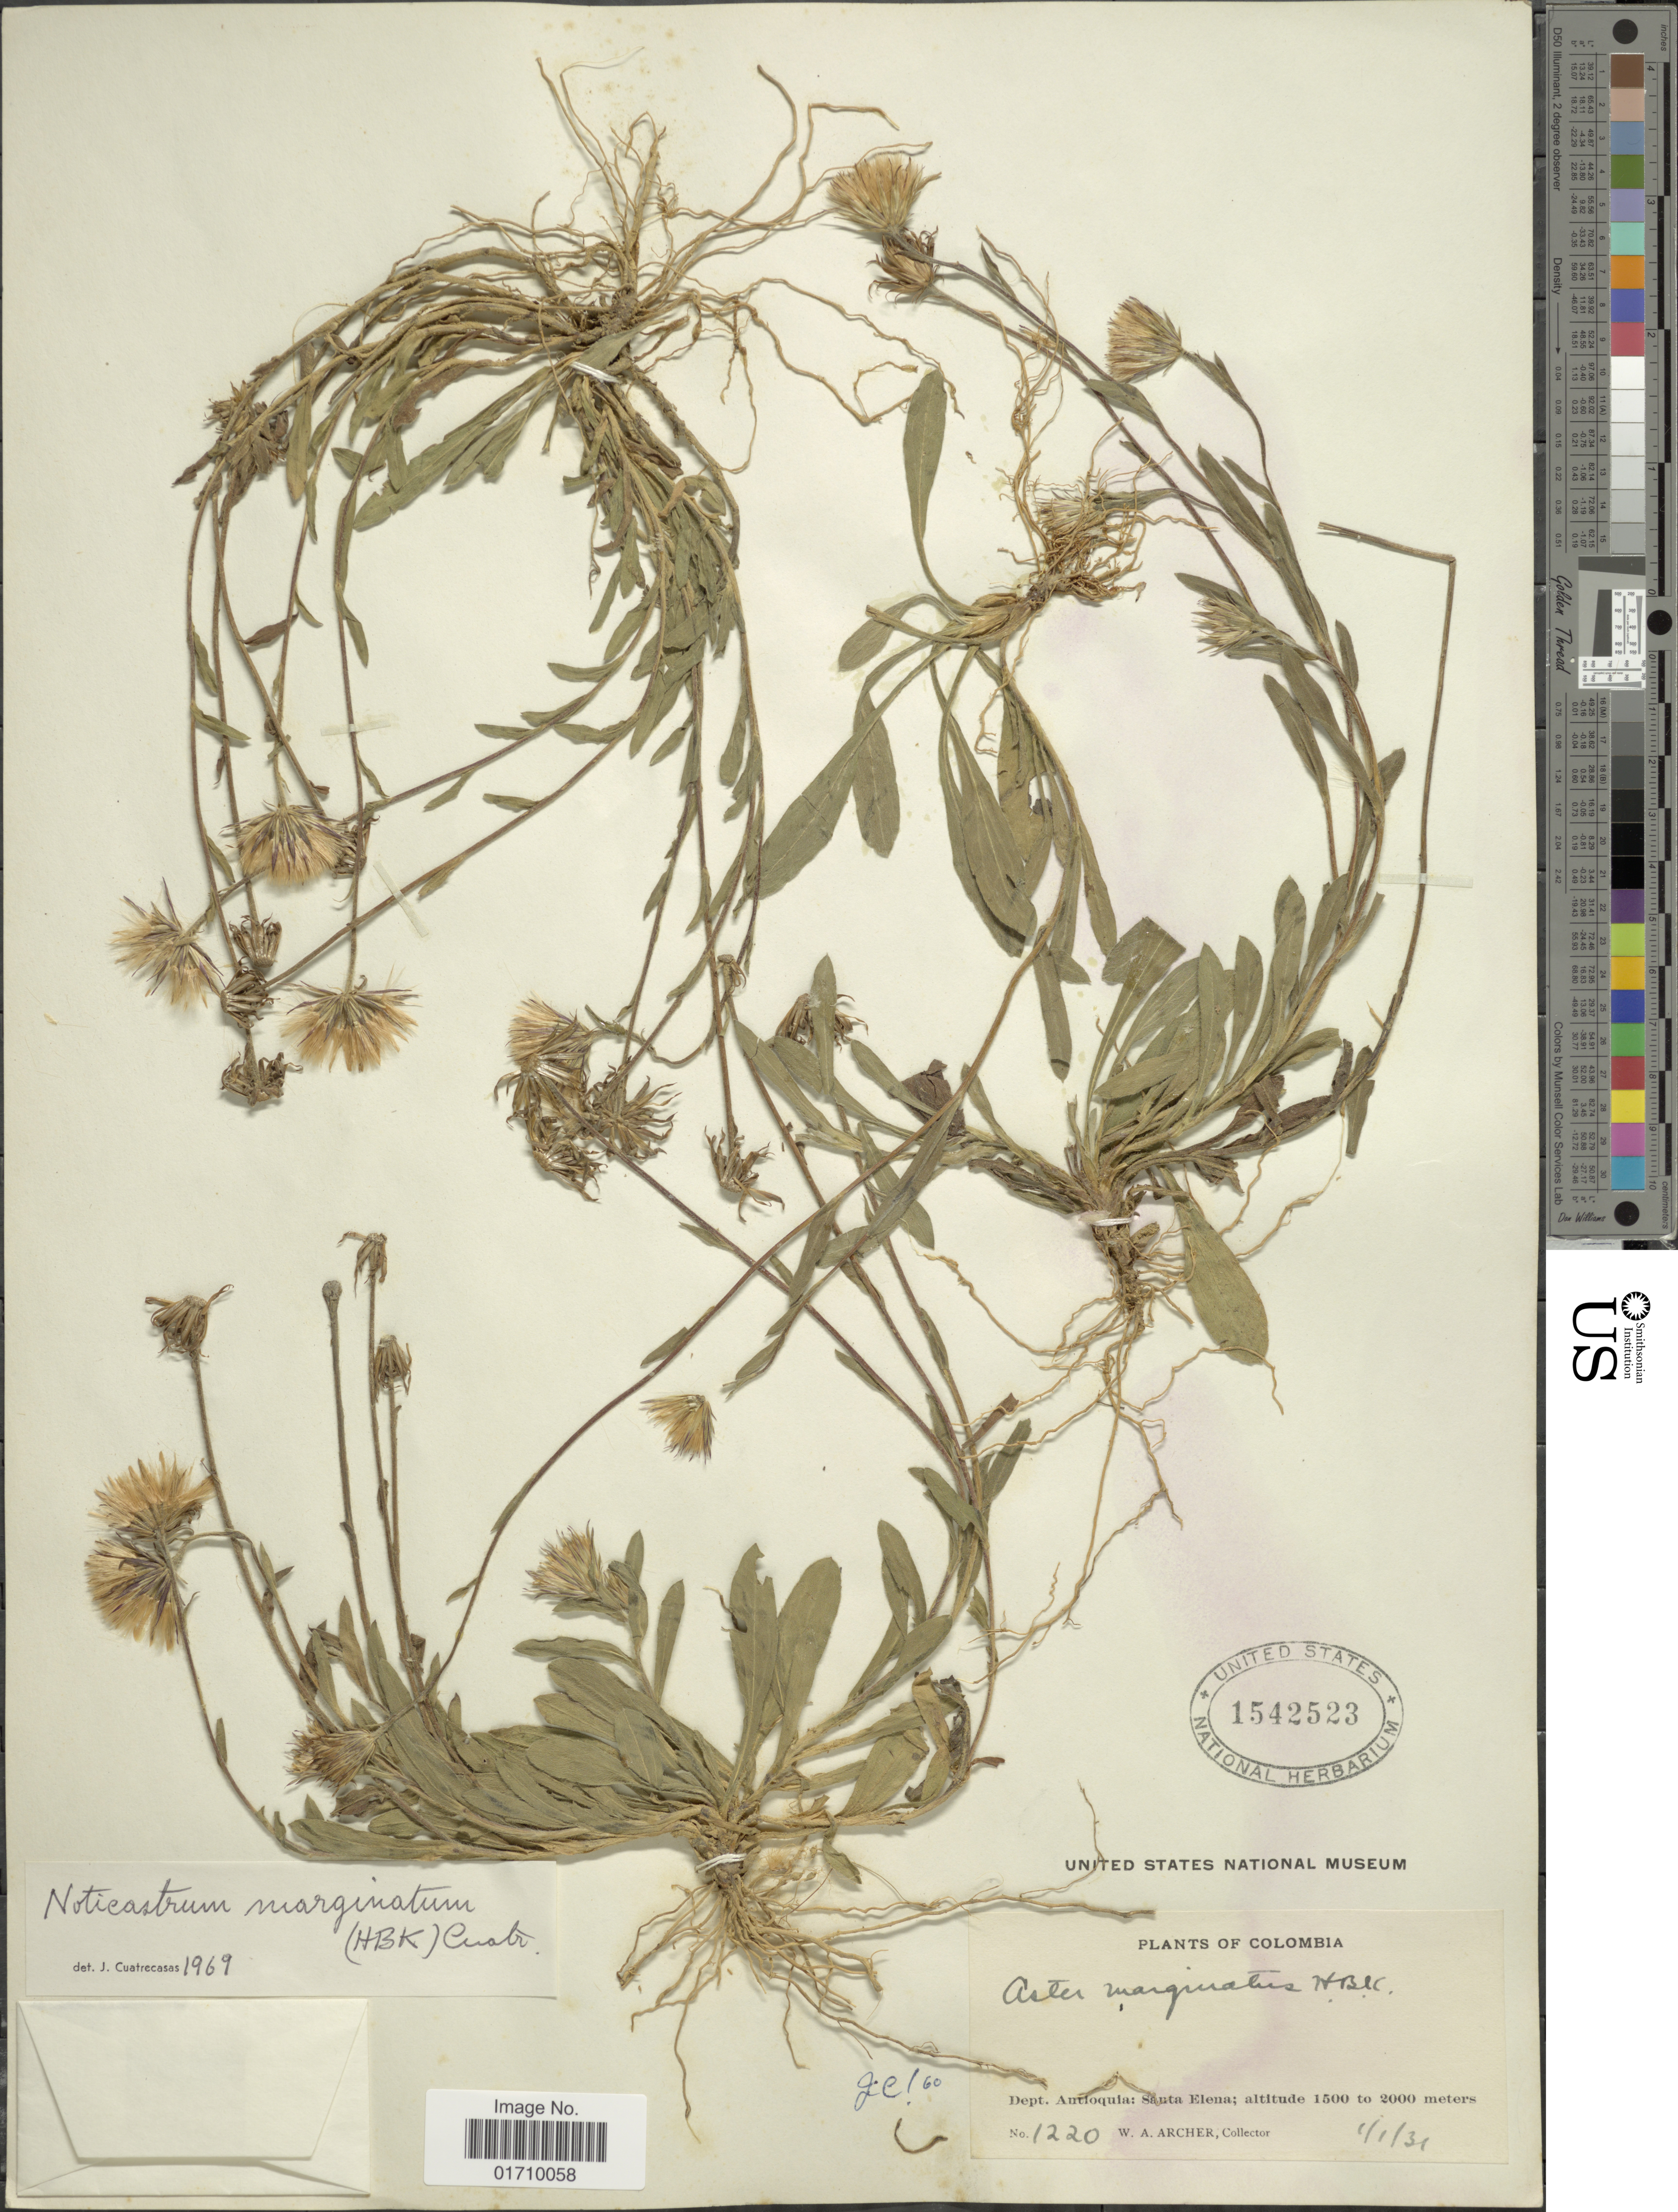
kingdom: Plantae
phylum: Tracheophyta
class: Magnoliopsida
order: Asterales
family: Asteraceae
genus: Noticastrum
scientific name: Noticastrum marginatum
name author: (Kunth) Cuatrec.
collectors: W. A. Archer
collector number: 1220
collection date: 1931-01-01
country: Colombia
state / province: Antioquia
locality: Santa Elena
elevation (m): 1500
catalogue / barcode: US 1542523